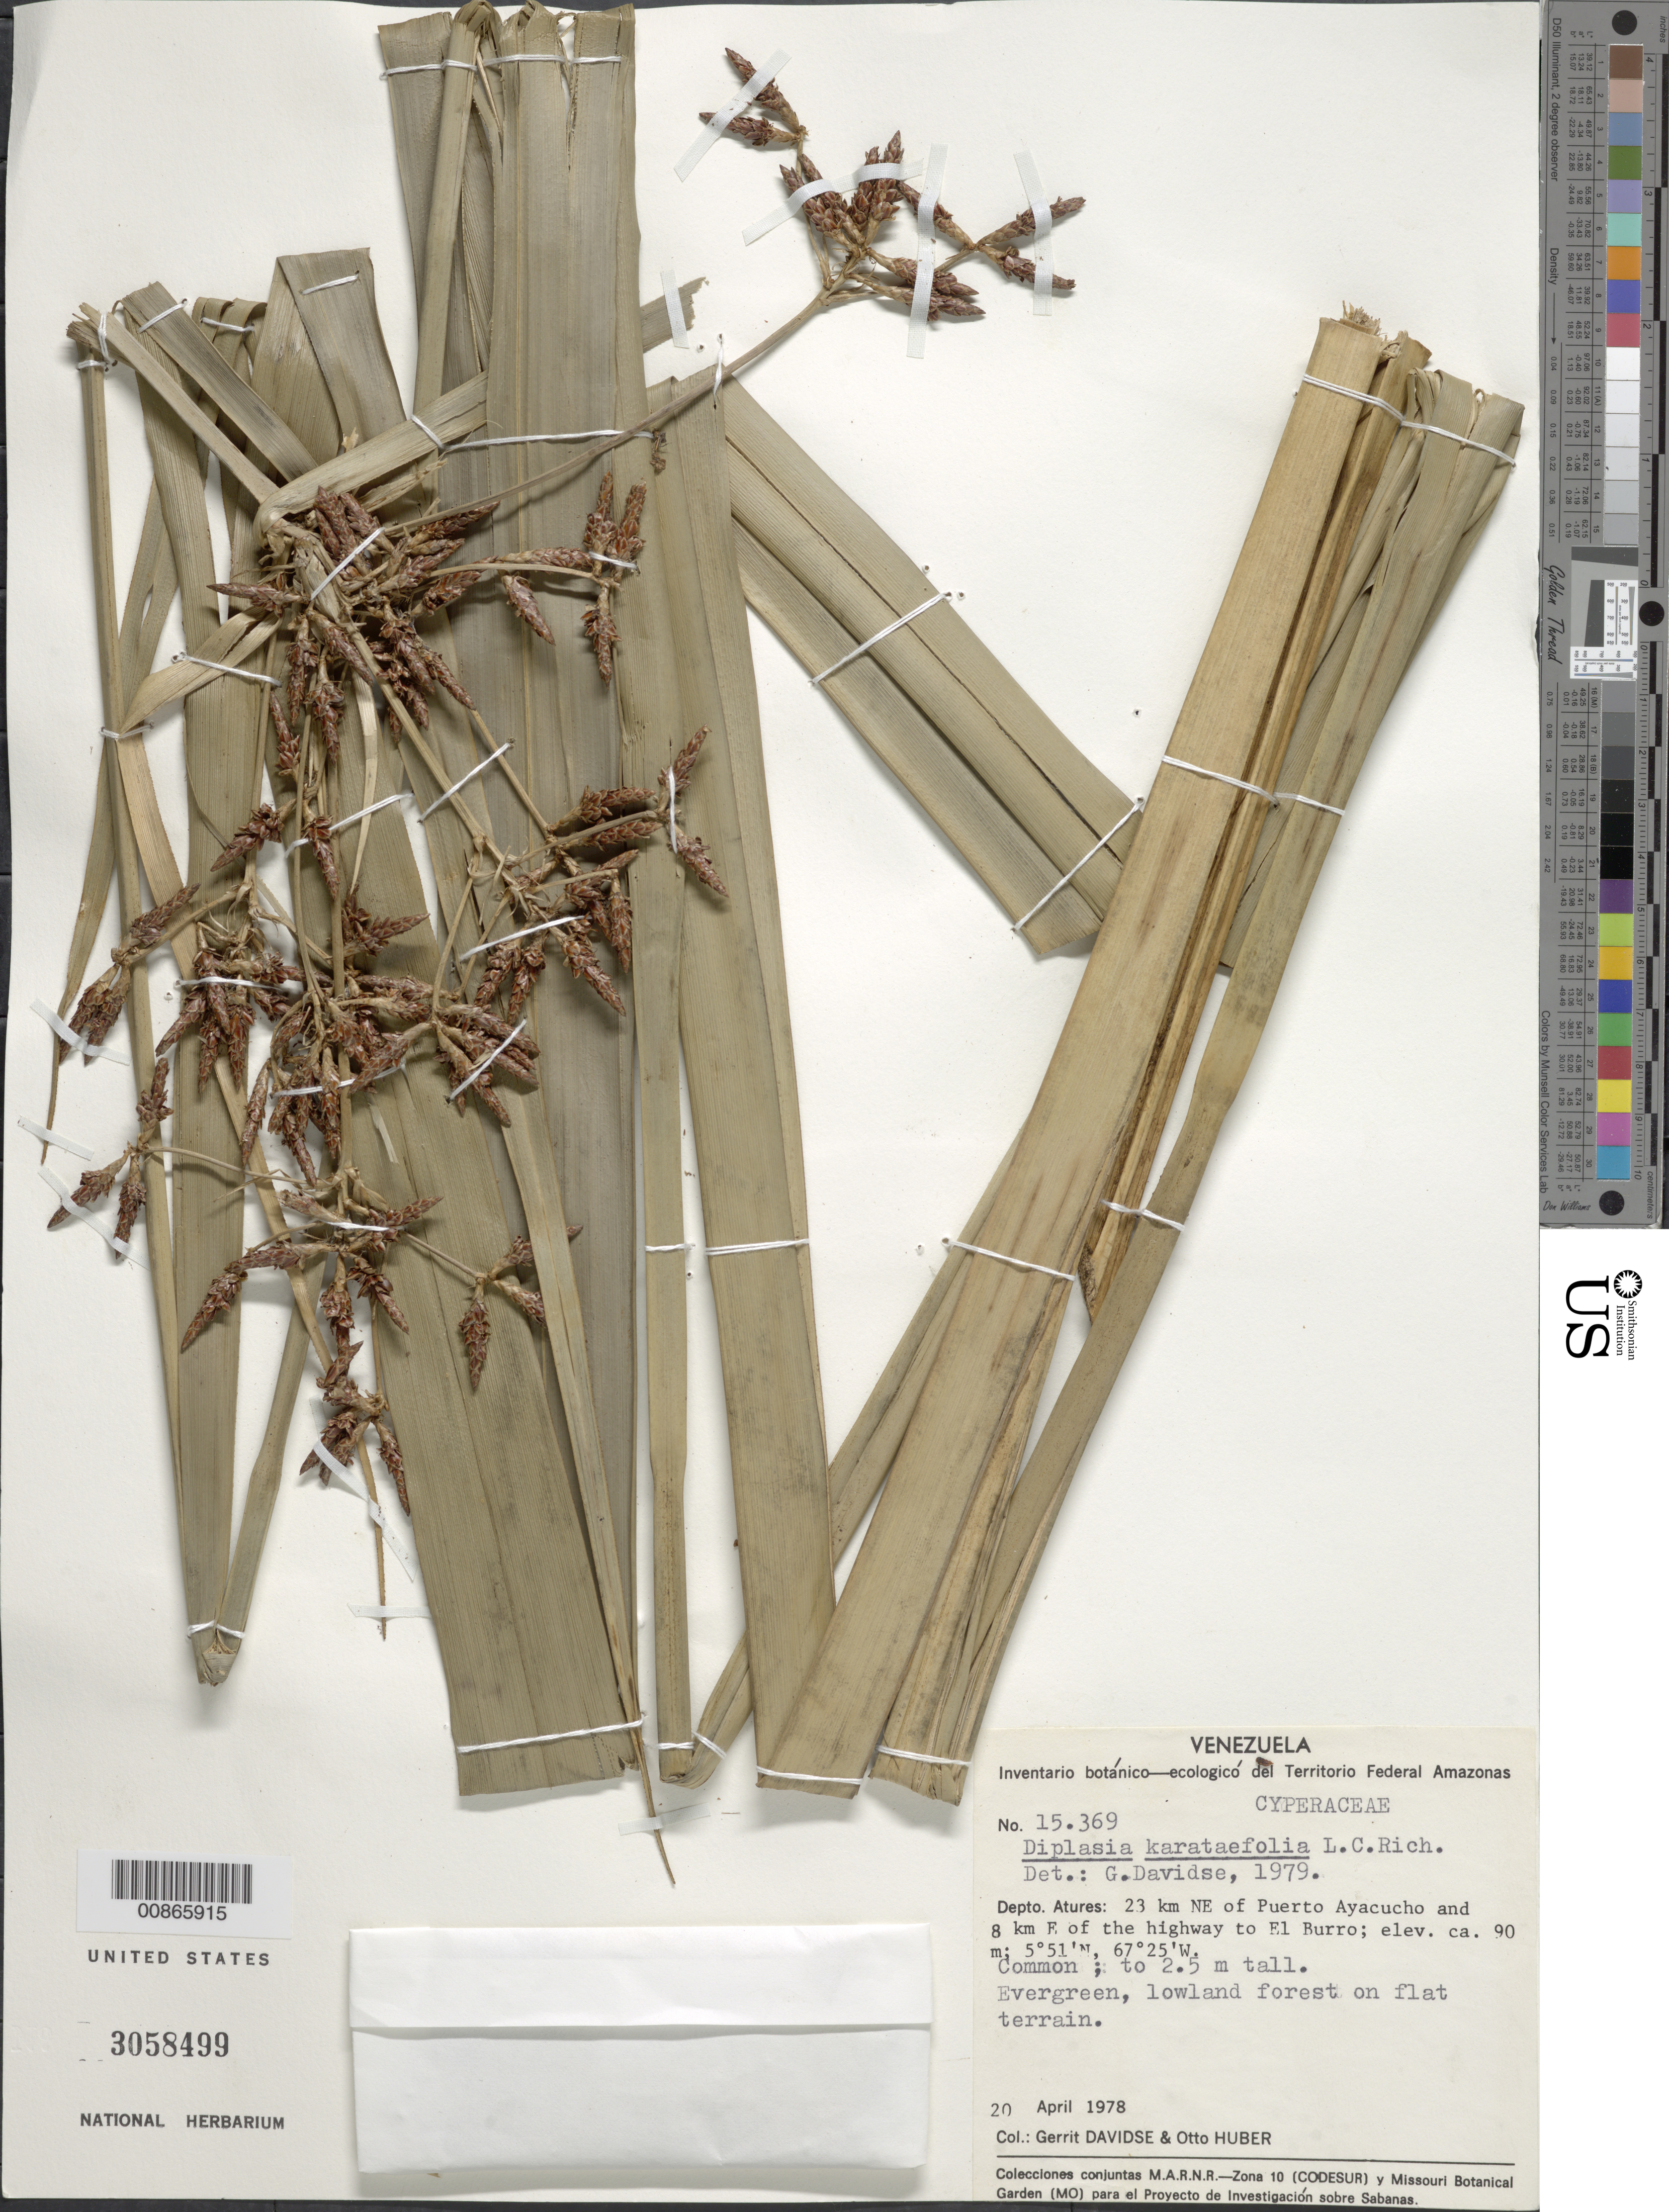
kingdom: Plantae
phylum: Tracheophyta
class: Liliopsida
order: Poales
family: Cyperaceae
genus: Diplasia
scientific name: Diplasia karatifolia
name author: Rich.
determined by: Davidse, Gerrit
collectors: G. Davidse & O. Huber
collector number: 15369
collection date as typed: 20-Apr-78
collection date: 1978-04-20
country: Venezuela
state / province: Amazonas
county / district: Atures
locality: Puerto Ayacucho, 23 km NE of, 8 km E of highway to El Burro, near Cachama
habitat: Evergreen lowland forest on flat terrain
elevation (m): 90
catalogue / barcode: US 3058499